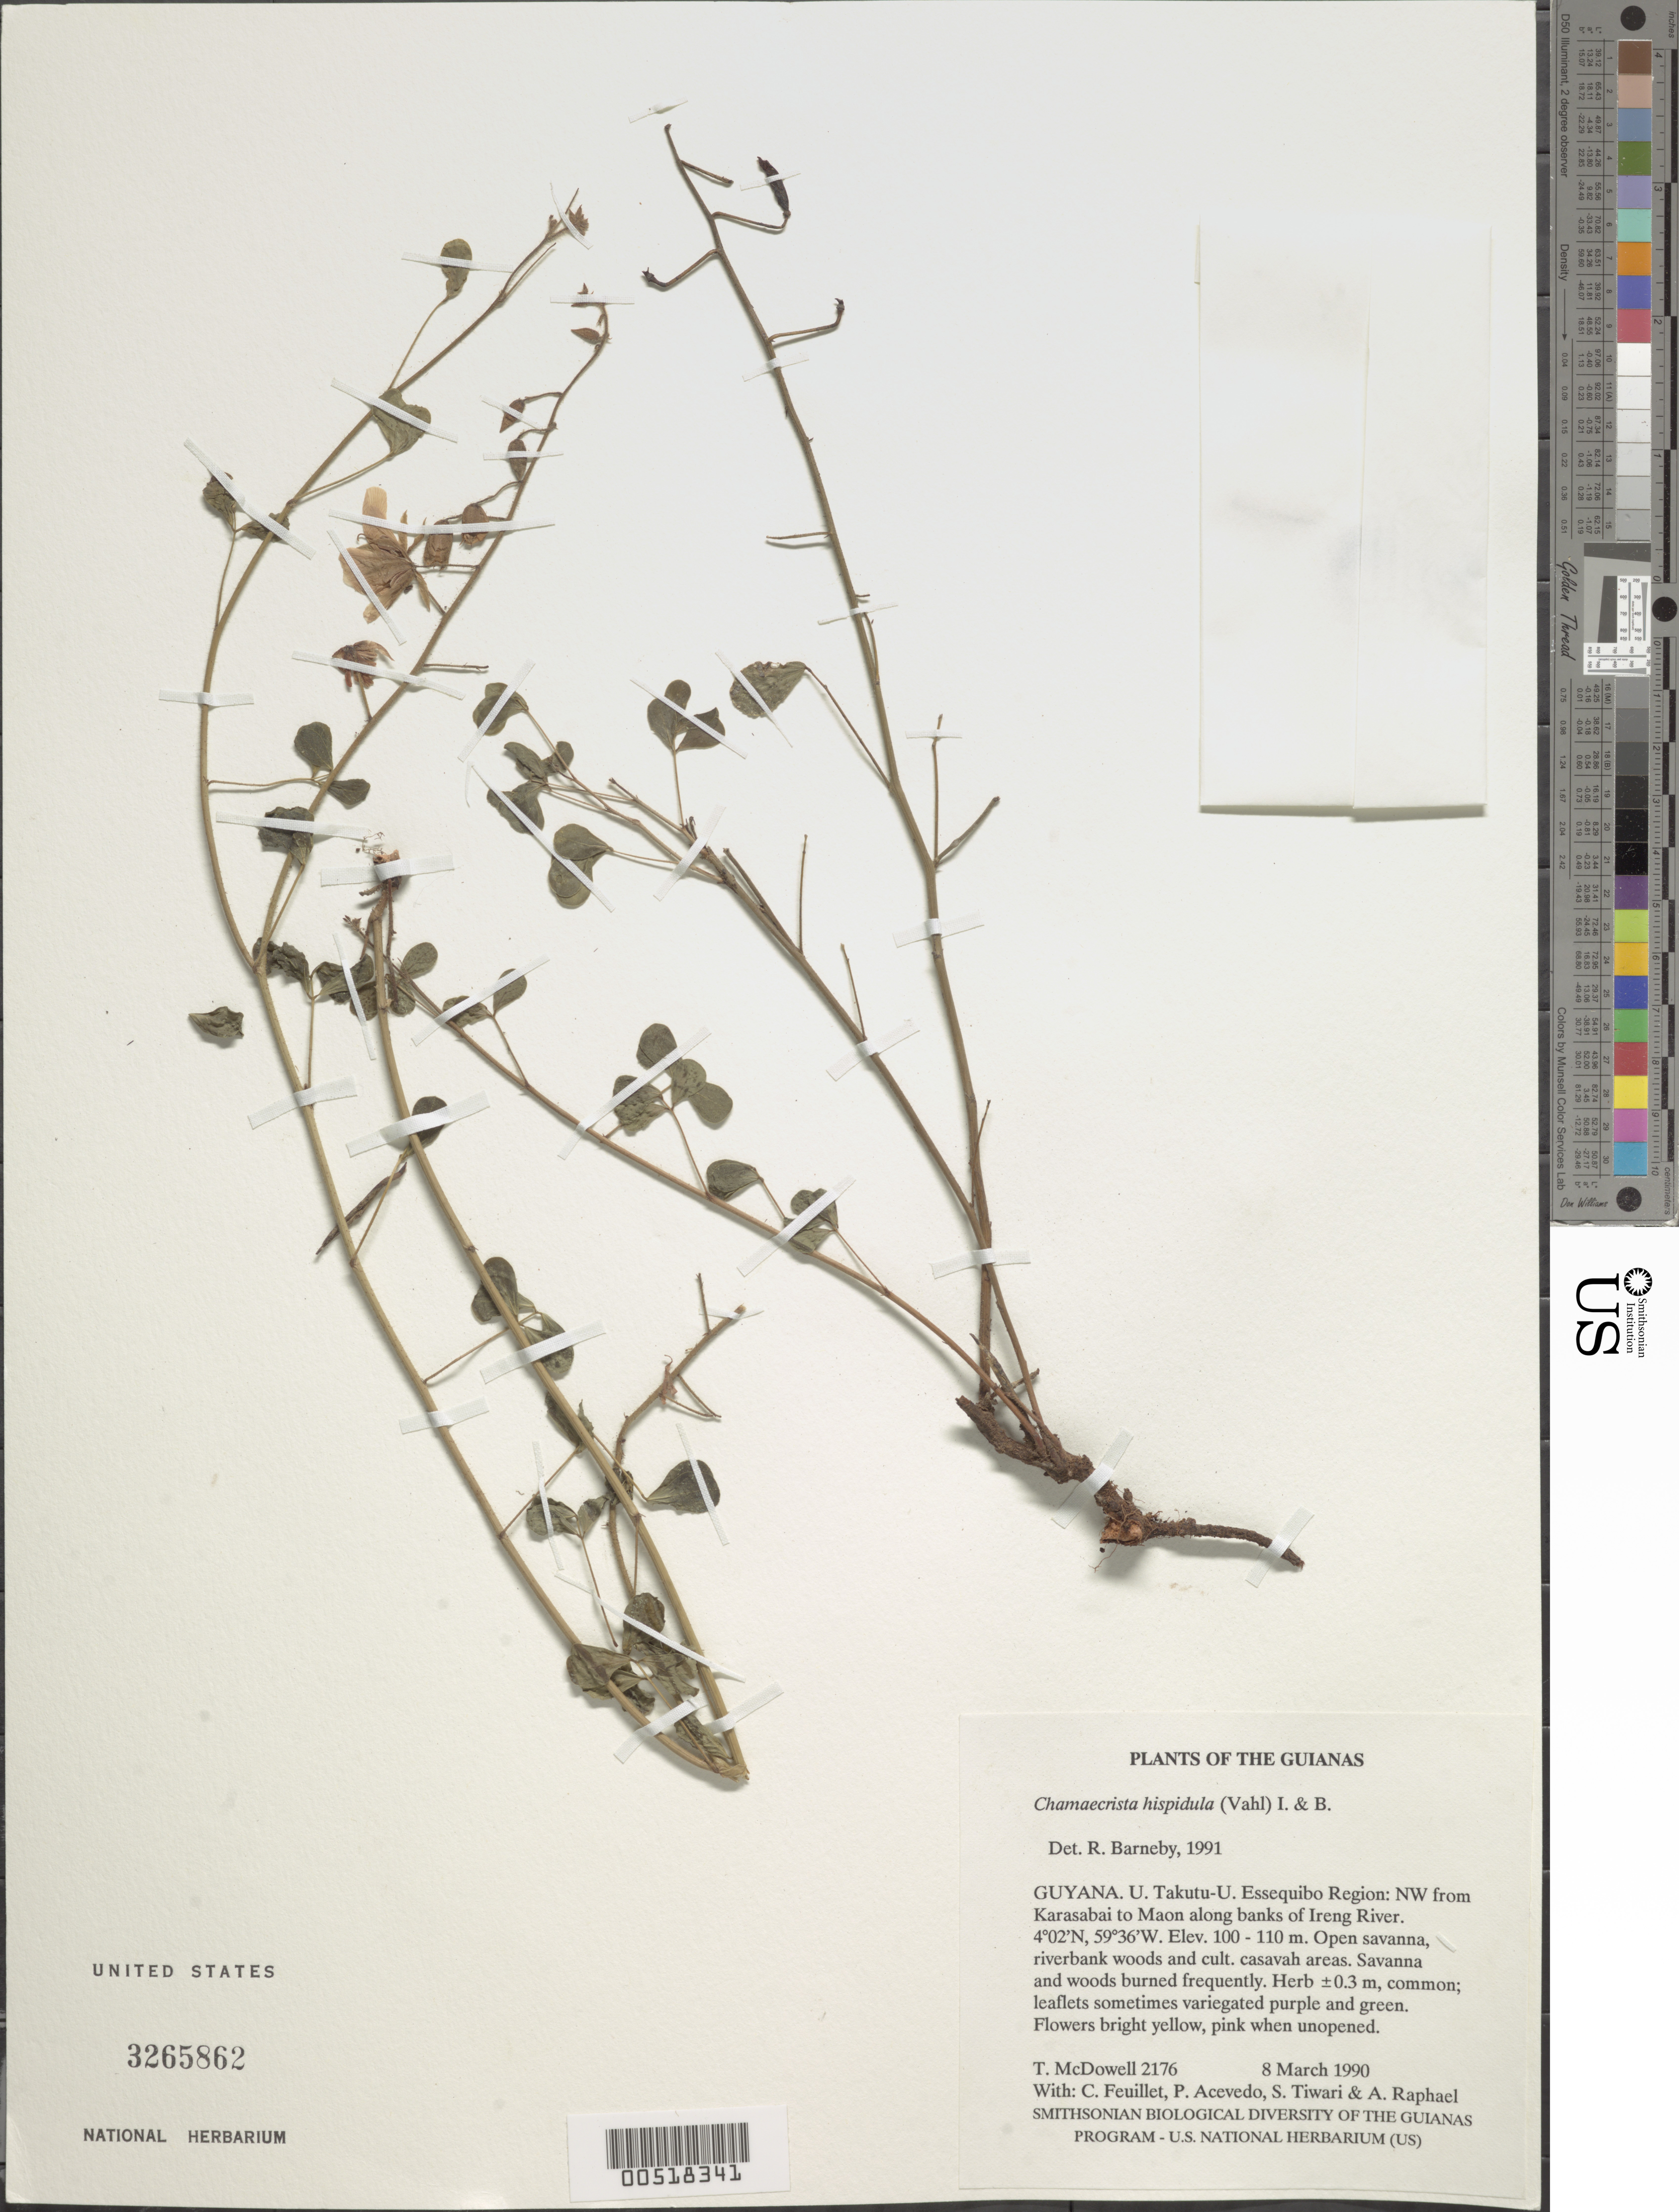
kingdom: Plantae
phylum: Tracheophyta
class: Magnoliopsida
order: Fabales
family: Fabaceae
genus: Chamaecrista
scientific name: Chamaecrista hispidula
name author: (Vahl) H.S. Irwin & Barneby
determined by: Barneby, Rupert C., (NY)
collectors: T. McDowell, C. Feuillet, P. Acevedo-Rodr., S. Tiwari & A. Raphael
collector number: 2176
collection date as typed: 8 March 1990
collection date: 1990-03-08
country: Guyana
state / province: U. Takutu-U. Essequibo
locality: NW from Karasabai to Maon along banks of Ireng River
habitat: Open savanna, riverbank woods and cultivated cassava areas. Savanna and woods burned frequently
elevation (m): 100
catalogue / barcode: US 3265862